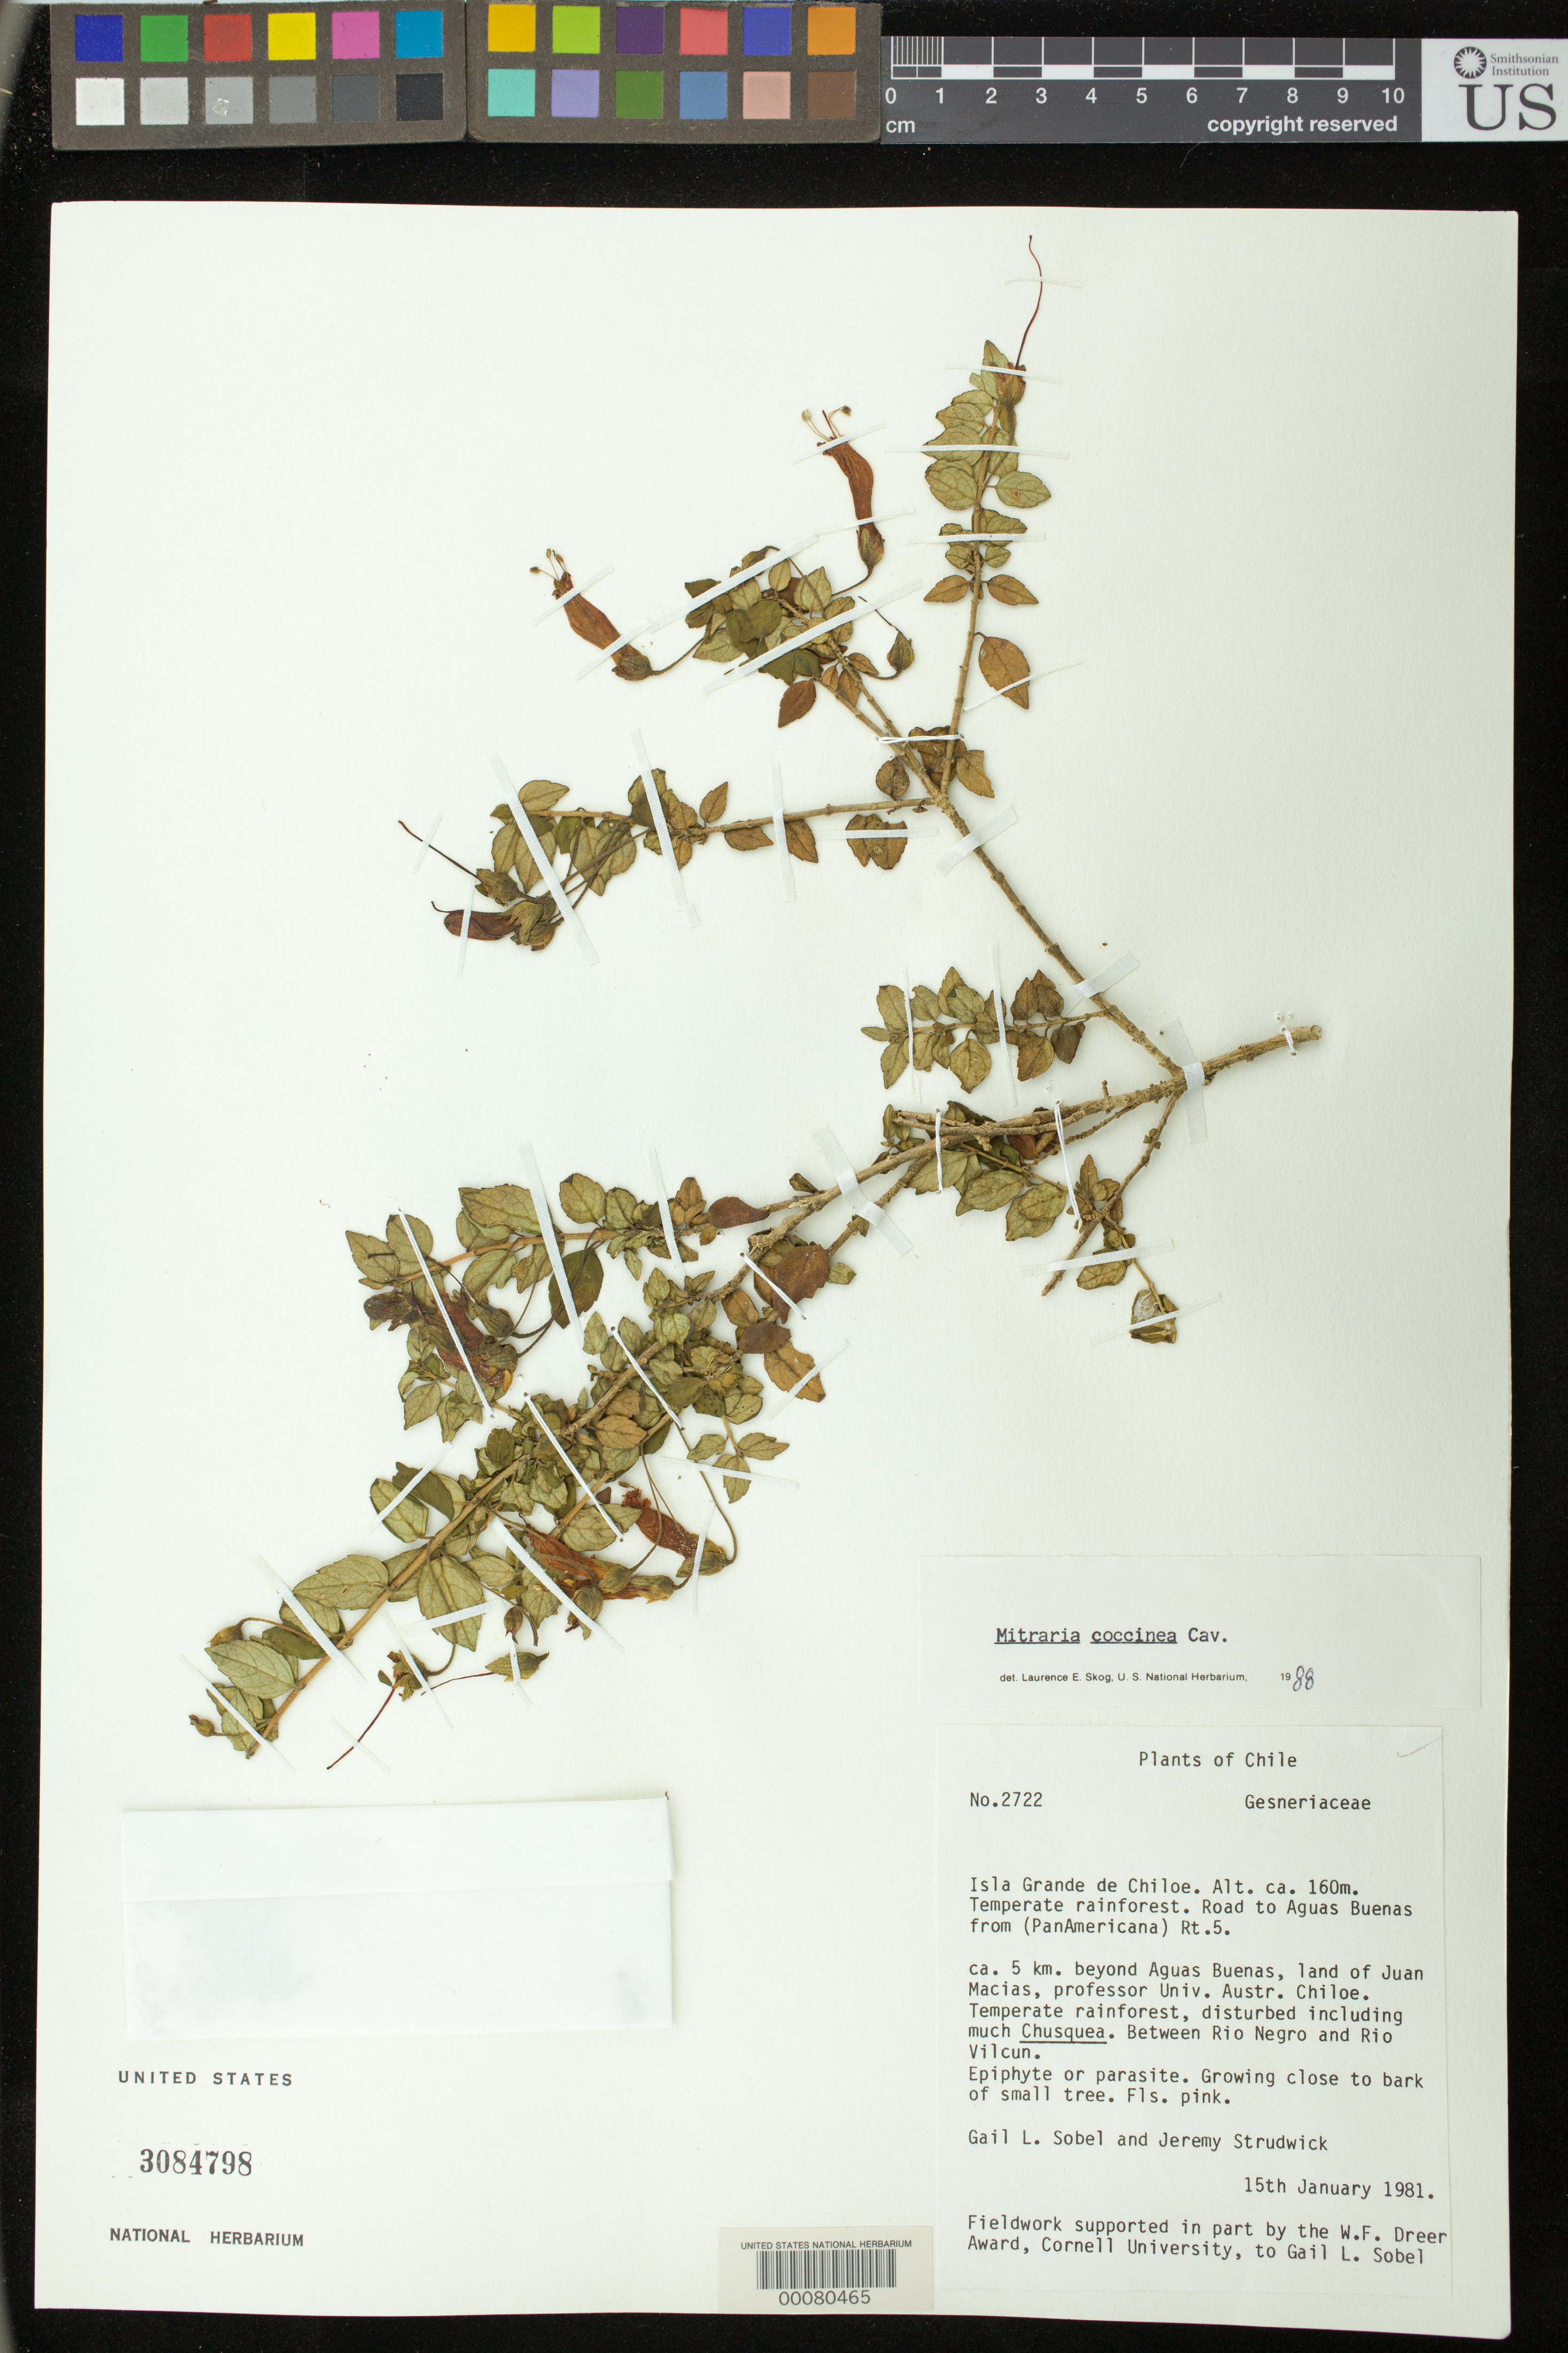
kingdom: Plantae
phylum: Tracheophyta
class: Magnoliopsida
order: Lamiales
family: Gesneriaceae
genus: Mitraria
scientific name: Mitraria coccinea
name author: Cav.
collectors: G. L. Sobel & J. J. Strudwick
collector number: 2722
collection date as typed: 15 Jan 1981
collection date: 1981-01-15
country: Chile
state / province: Arica y Parinacota (XV)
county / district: Parinacota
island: Chiloé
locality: Isla Grande de Chiloe, road to Aguas Buenas from (Panamericana) Rt 5, about 5 km beyond Aguas Buenas, land of Juan Macias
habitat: Temperate rainforest, disturbed including much chusquea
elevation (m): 160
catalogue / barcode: US 3084798